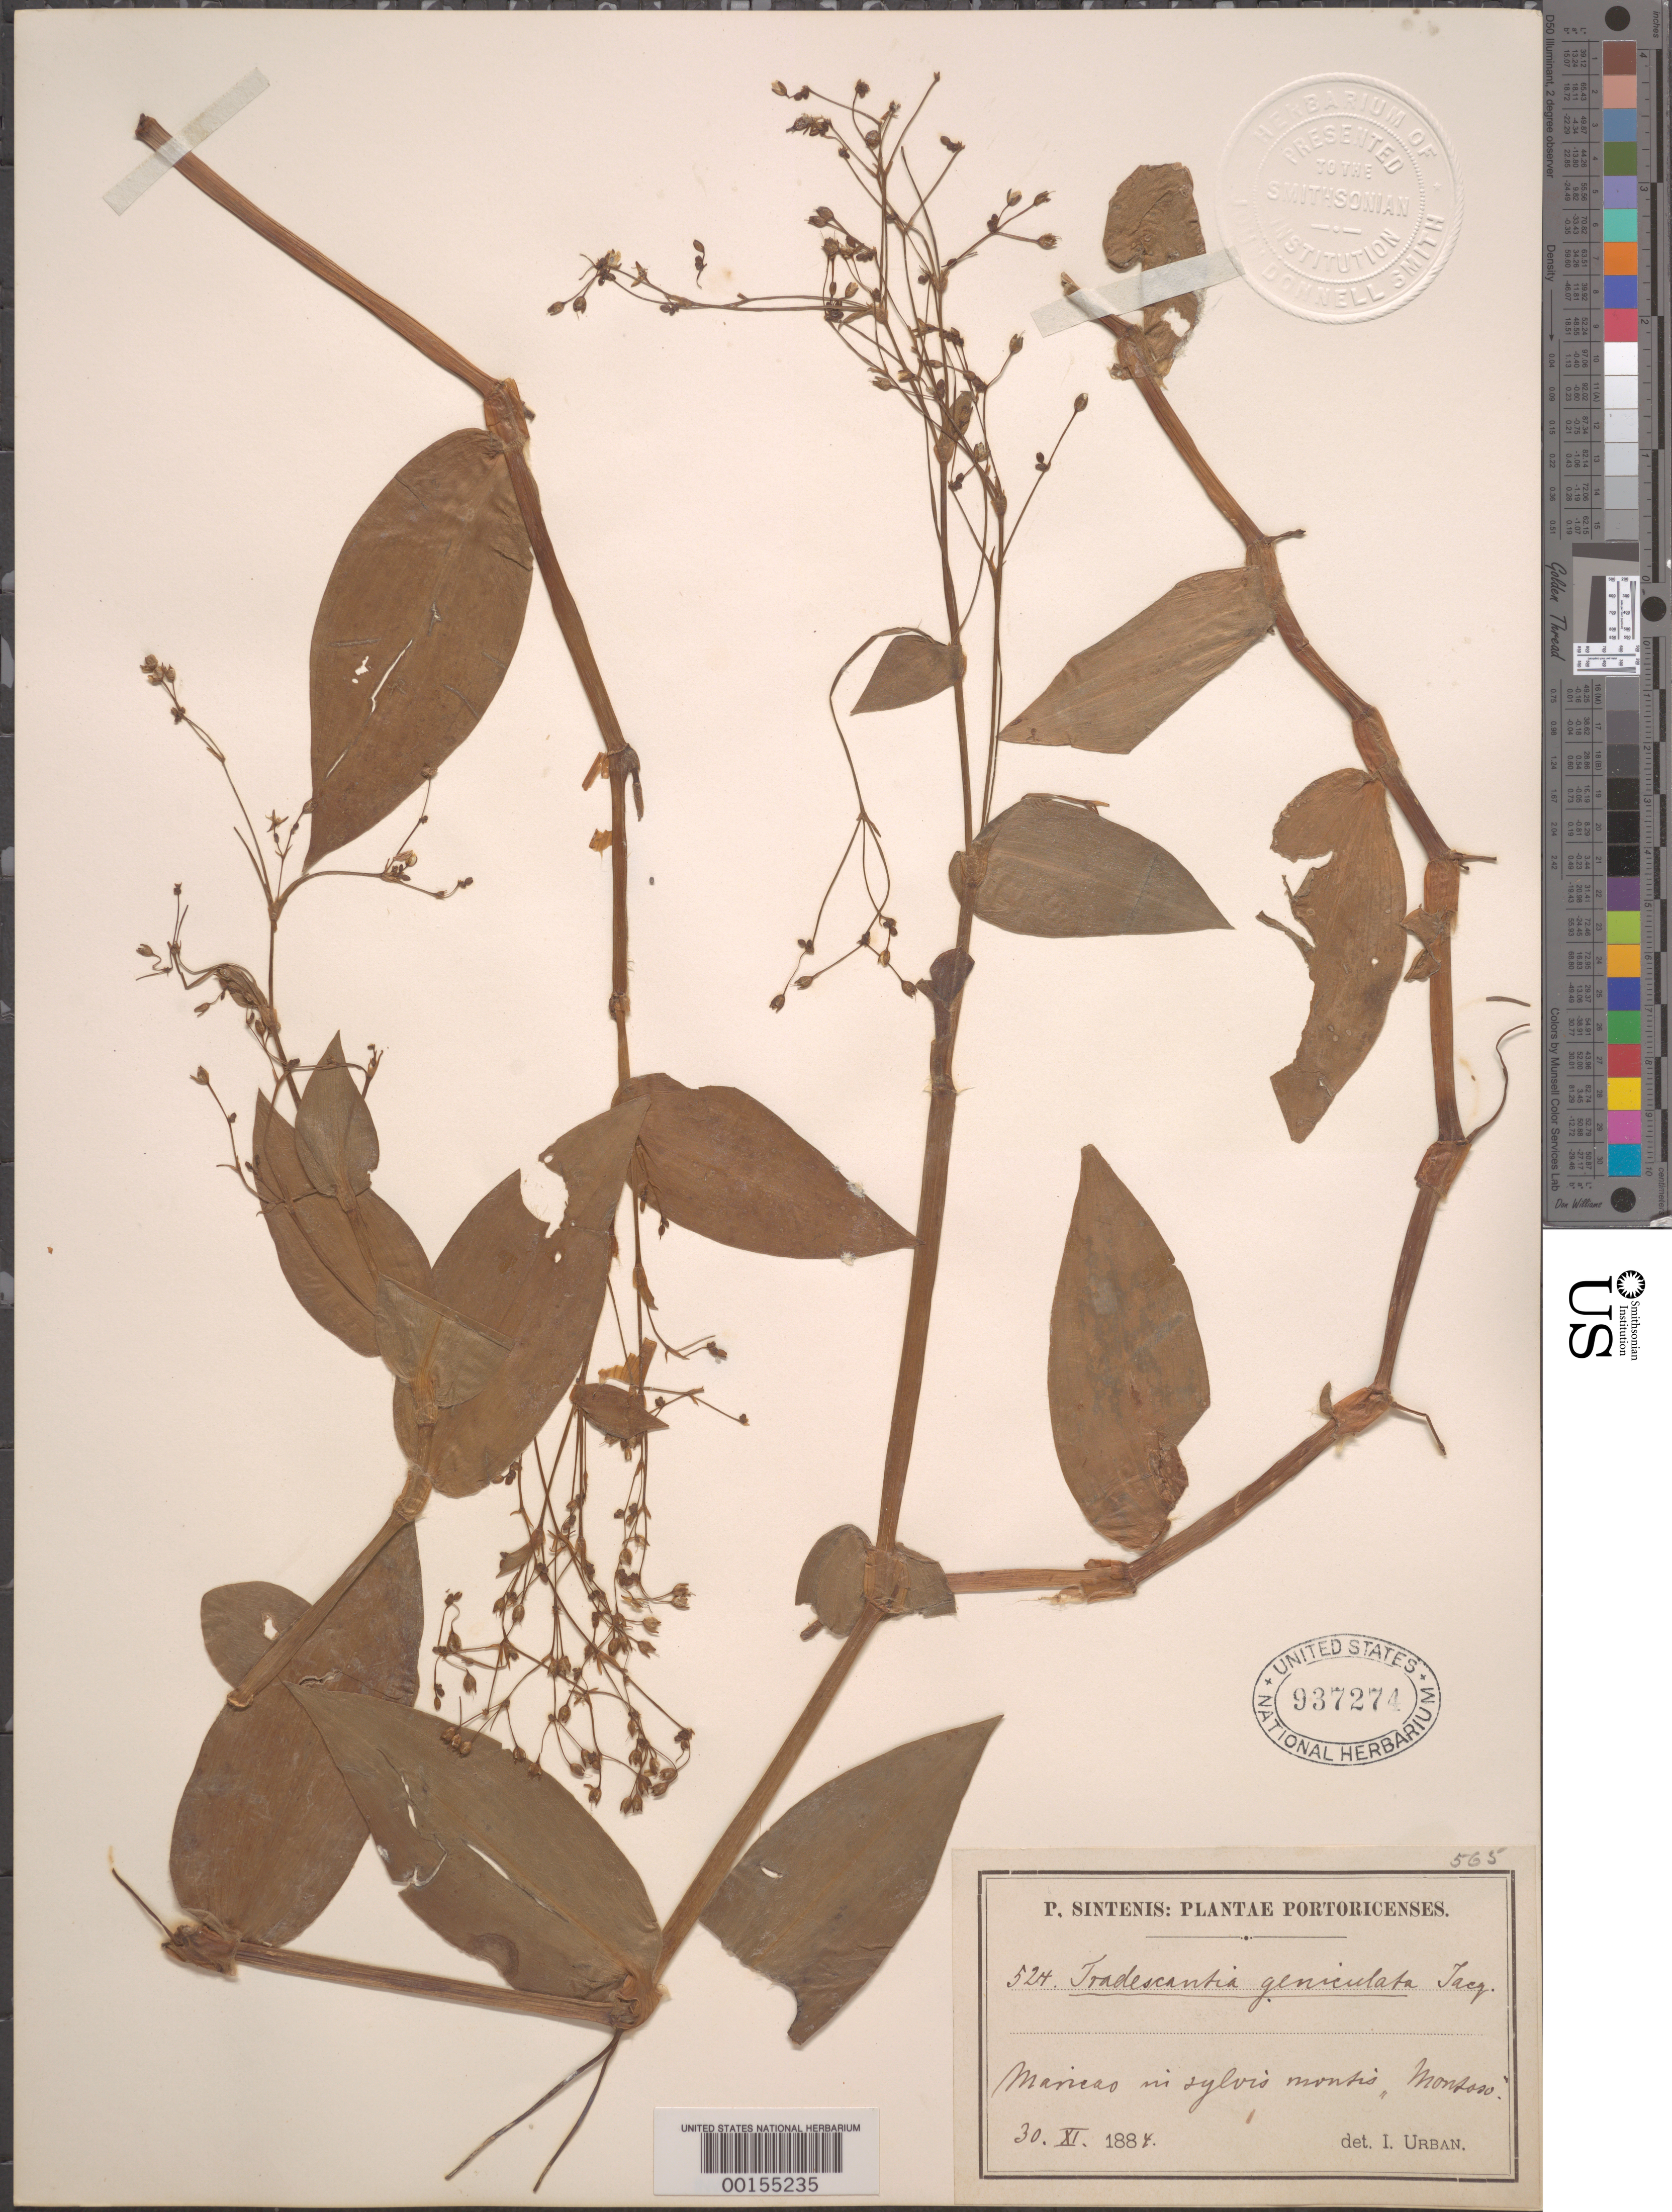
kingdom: Plantae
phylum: Tracheophyta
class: Liliopsida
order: Commelinales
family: Commelinaceae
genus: Gibasis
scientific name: Gibasis pauciflora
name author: (Urb. & Ekman) D.R. Hunt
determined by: Faden, Robert B., (US), Smithsonian Institution - National Museum of Natural History (UNITED STATES)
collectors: I. Urban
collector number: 524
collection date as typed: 30 Nov 1884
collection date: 1884-11-30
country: Puerto Rico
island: Greater Antilles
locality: Maricao, mount montoso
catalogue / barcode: US 937274